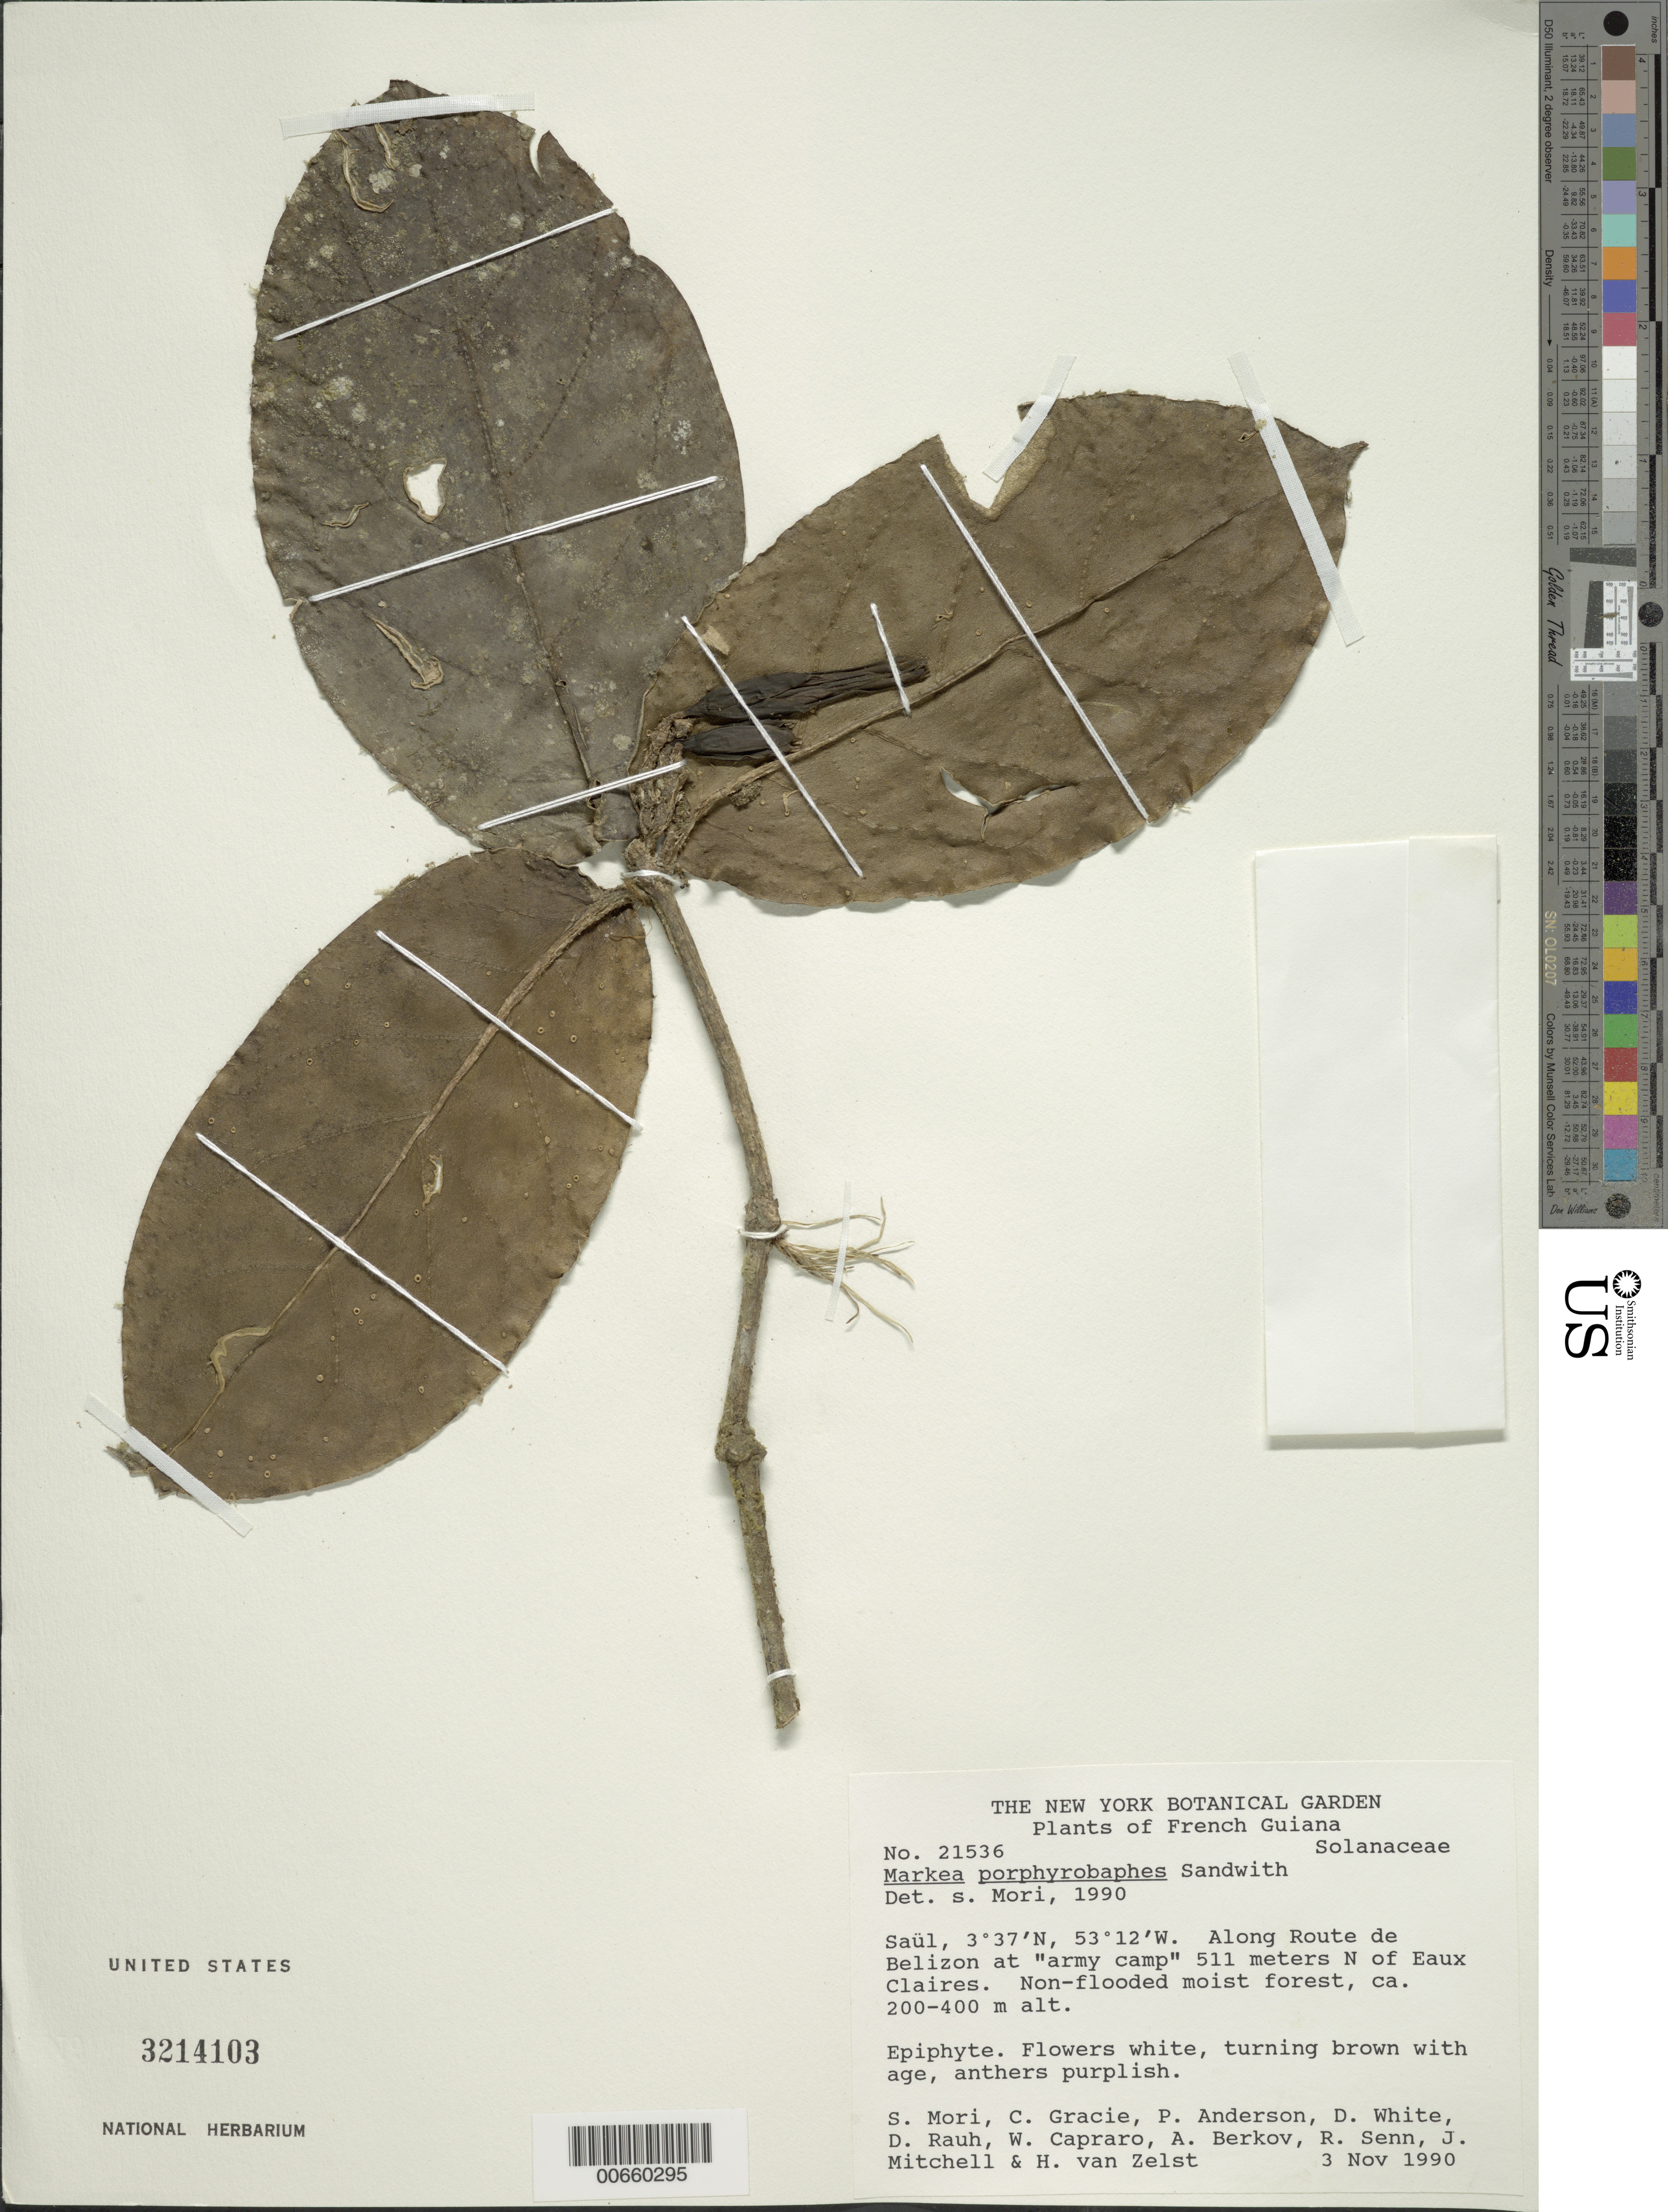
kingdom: Plantae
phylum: Tracheophyta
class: Magnoliopsida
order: Solanales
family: Solanaceae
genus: Markea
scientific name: Markea sessiliflora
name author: Ducke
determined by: Nee, Michael H.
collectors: S. Mori et al.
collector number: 21536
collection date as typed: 3-Nov-90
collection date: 1990-11-03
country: French Guiana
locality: Saül, Route de Bélizon at "army camp," 511 m N of Eaux Claires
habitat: Non-flooded moist forest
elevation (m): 200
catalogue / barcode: US 3214103